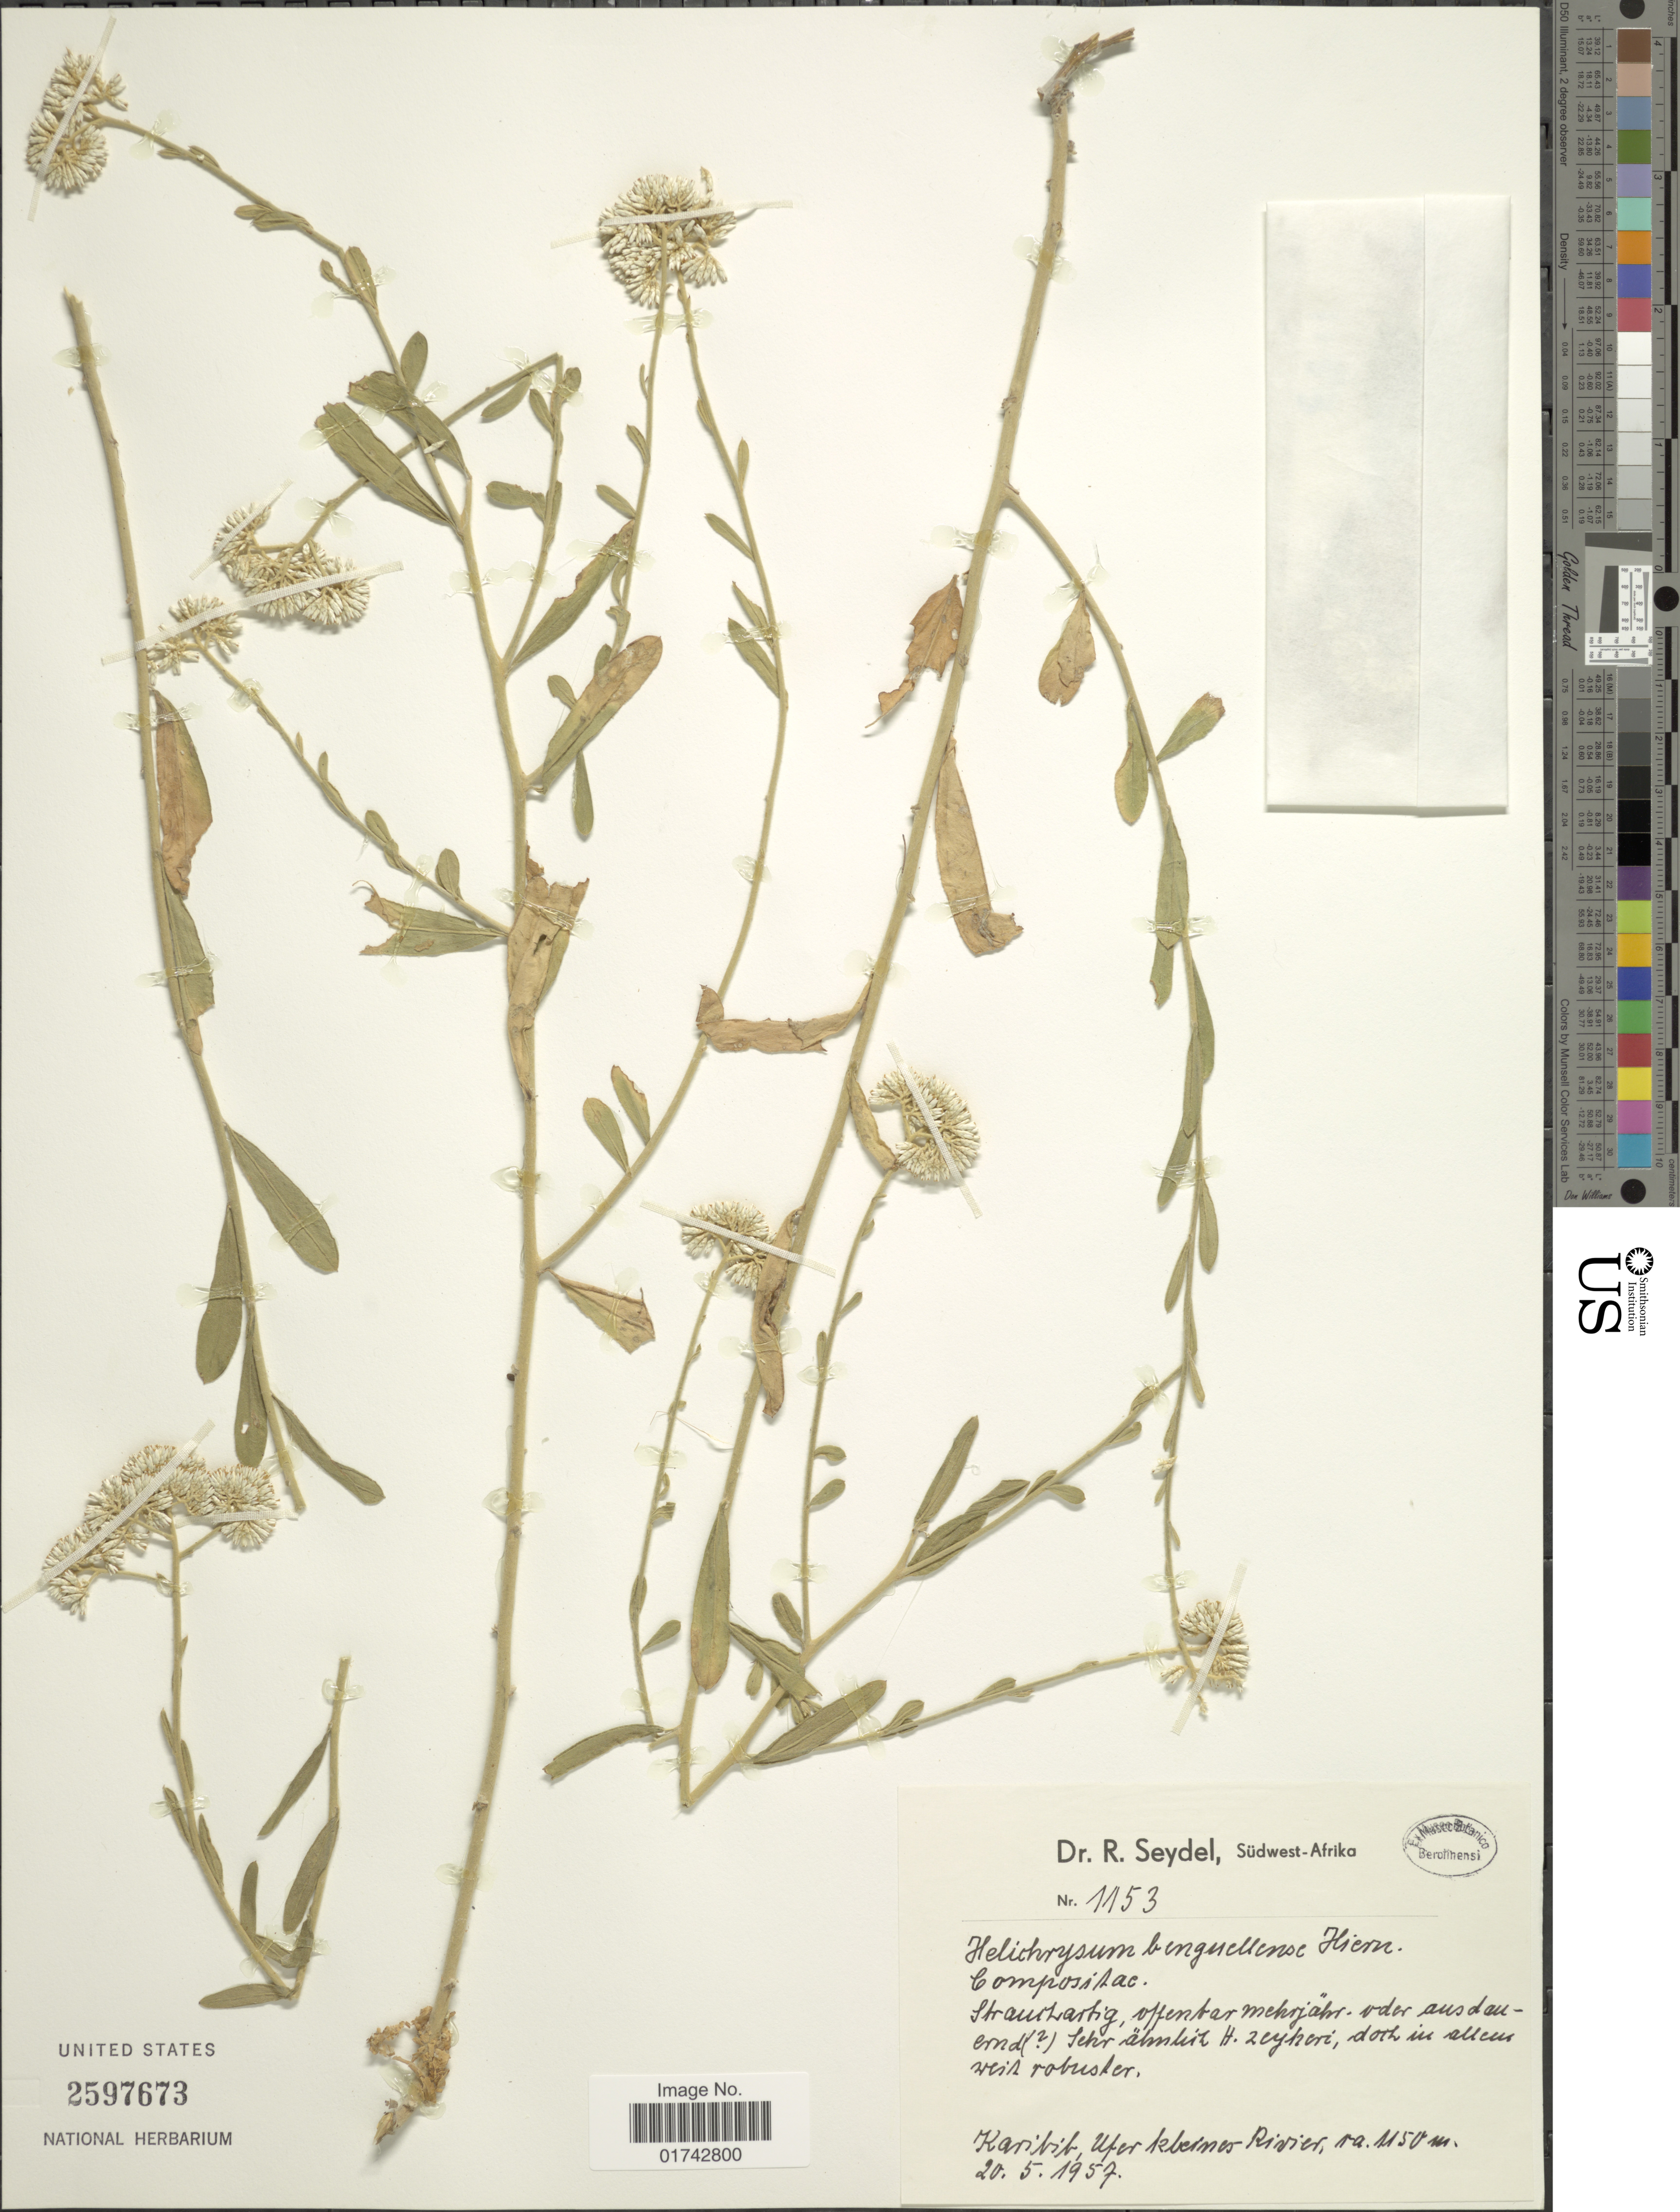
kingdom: Plantae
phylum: Tracheophyta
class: Magnoliopsida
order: Asterales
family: Asteraceae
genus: Helichrysum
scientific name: Helichrysum benguellense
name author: Hiern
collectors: R. Seydel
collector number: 1153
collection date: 1957-05-20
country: Namibia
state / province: Erongo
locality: Karibib, Ufer kleines Rivier [bank of small river?]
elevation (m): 1150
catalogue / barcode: US 2597673